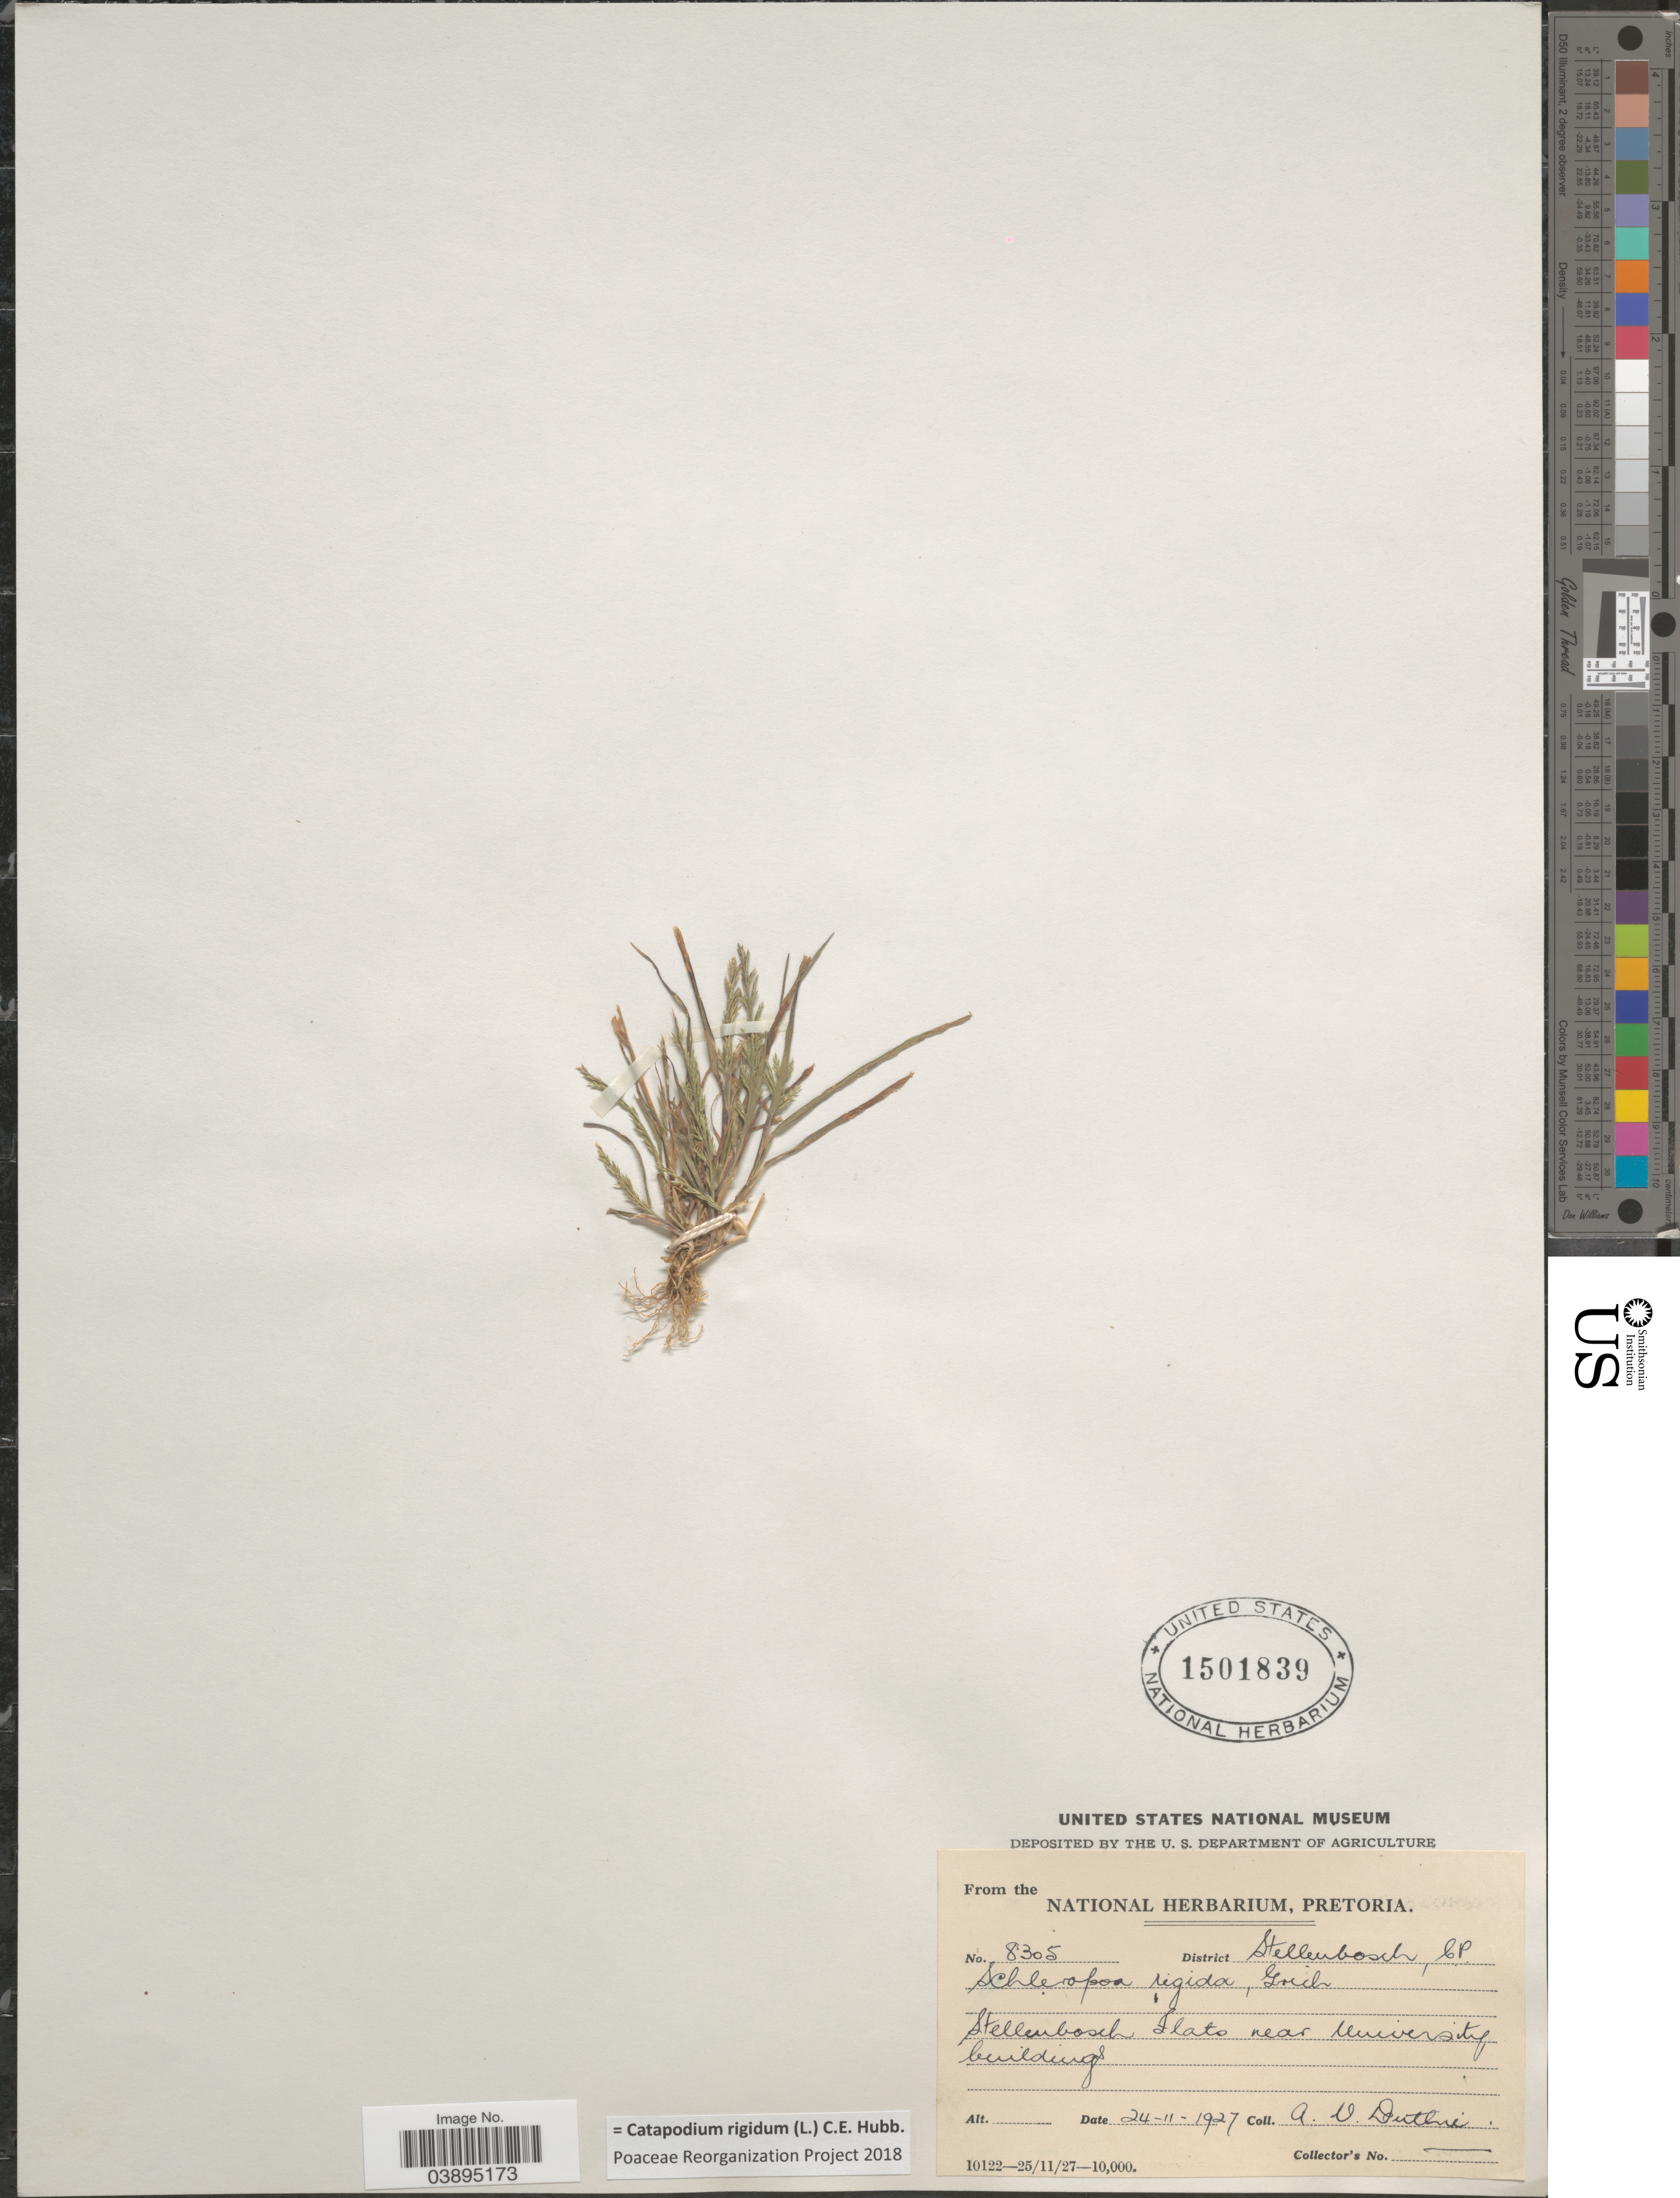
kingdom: Plantae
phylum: Tracheophyta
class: Liliopsida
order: Poales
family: Poaceae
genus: Catapodium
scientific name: Catapodium rigidum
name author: (L.) C.E. Hubb.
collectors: A. V. Duthie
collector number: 8305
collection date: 1927-11-24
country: South Africa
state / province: Western Cape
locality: District Stellenbosch, CP. Stellenbosch Flats near University buildings.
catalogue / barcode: US 1501839